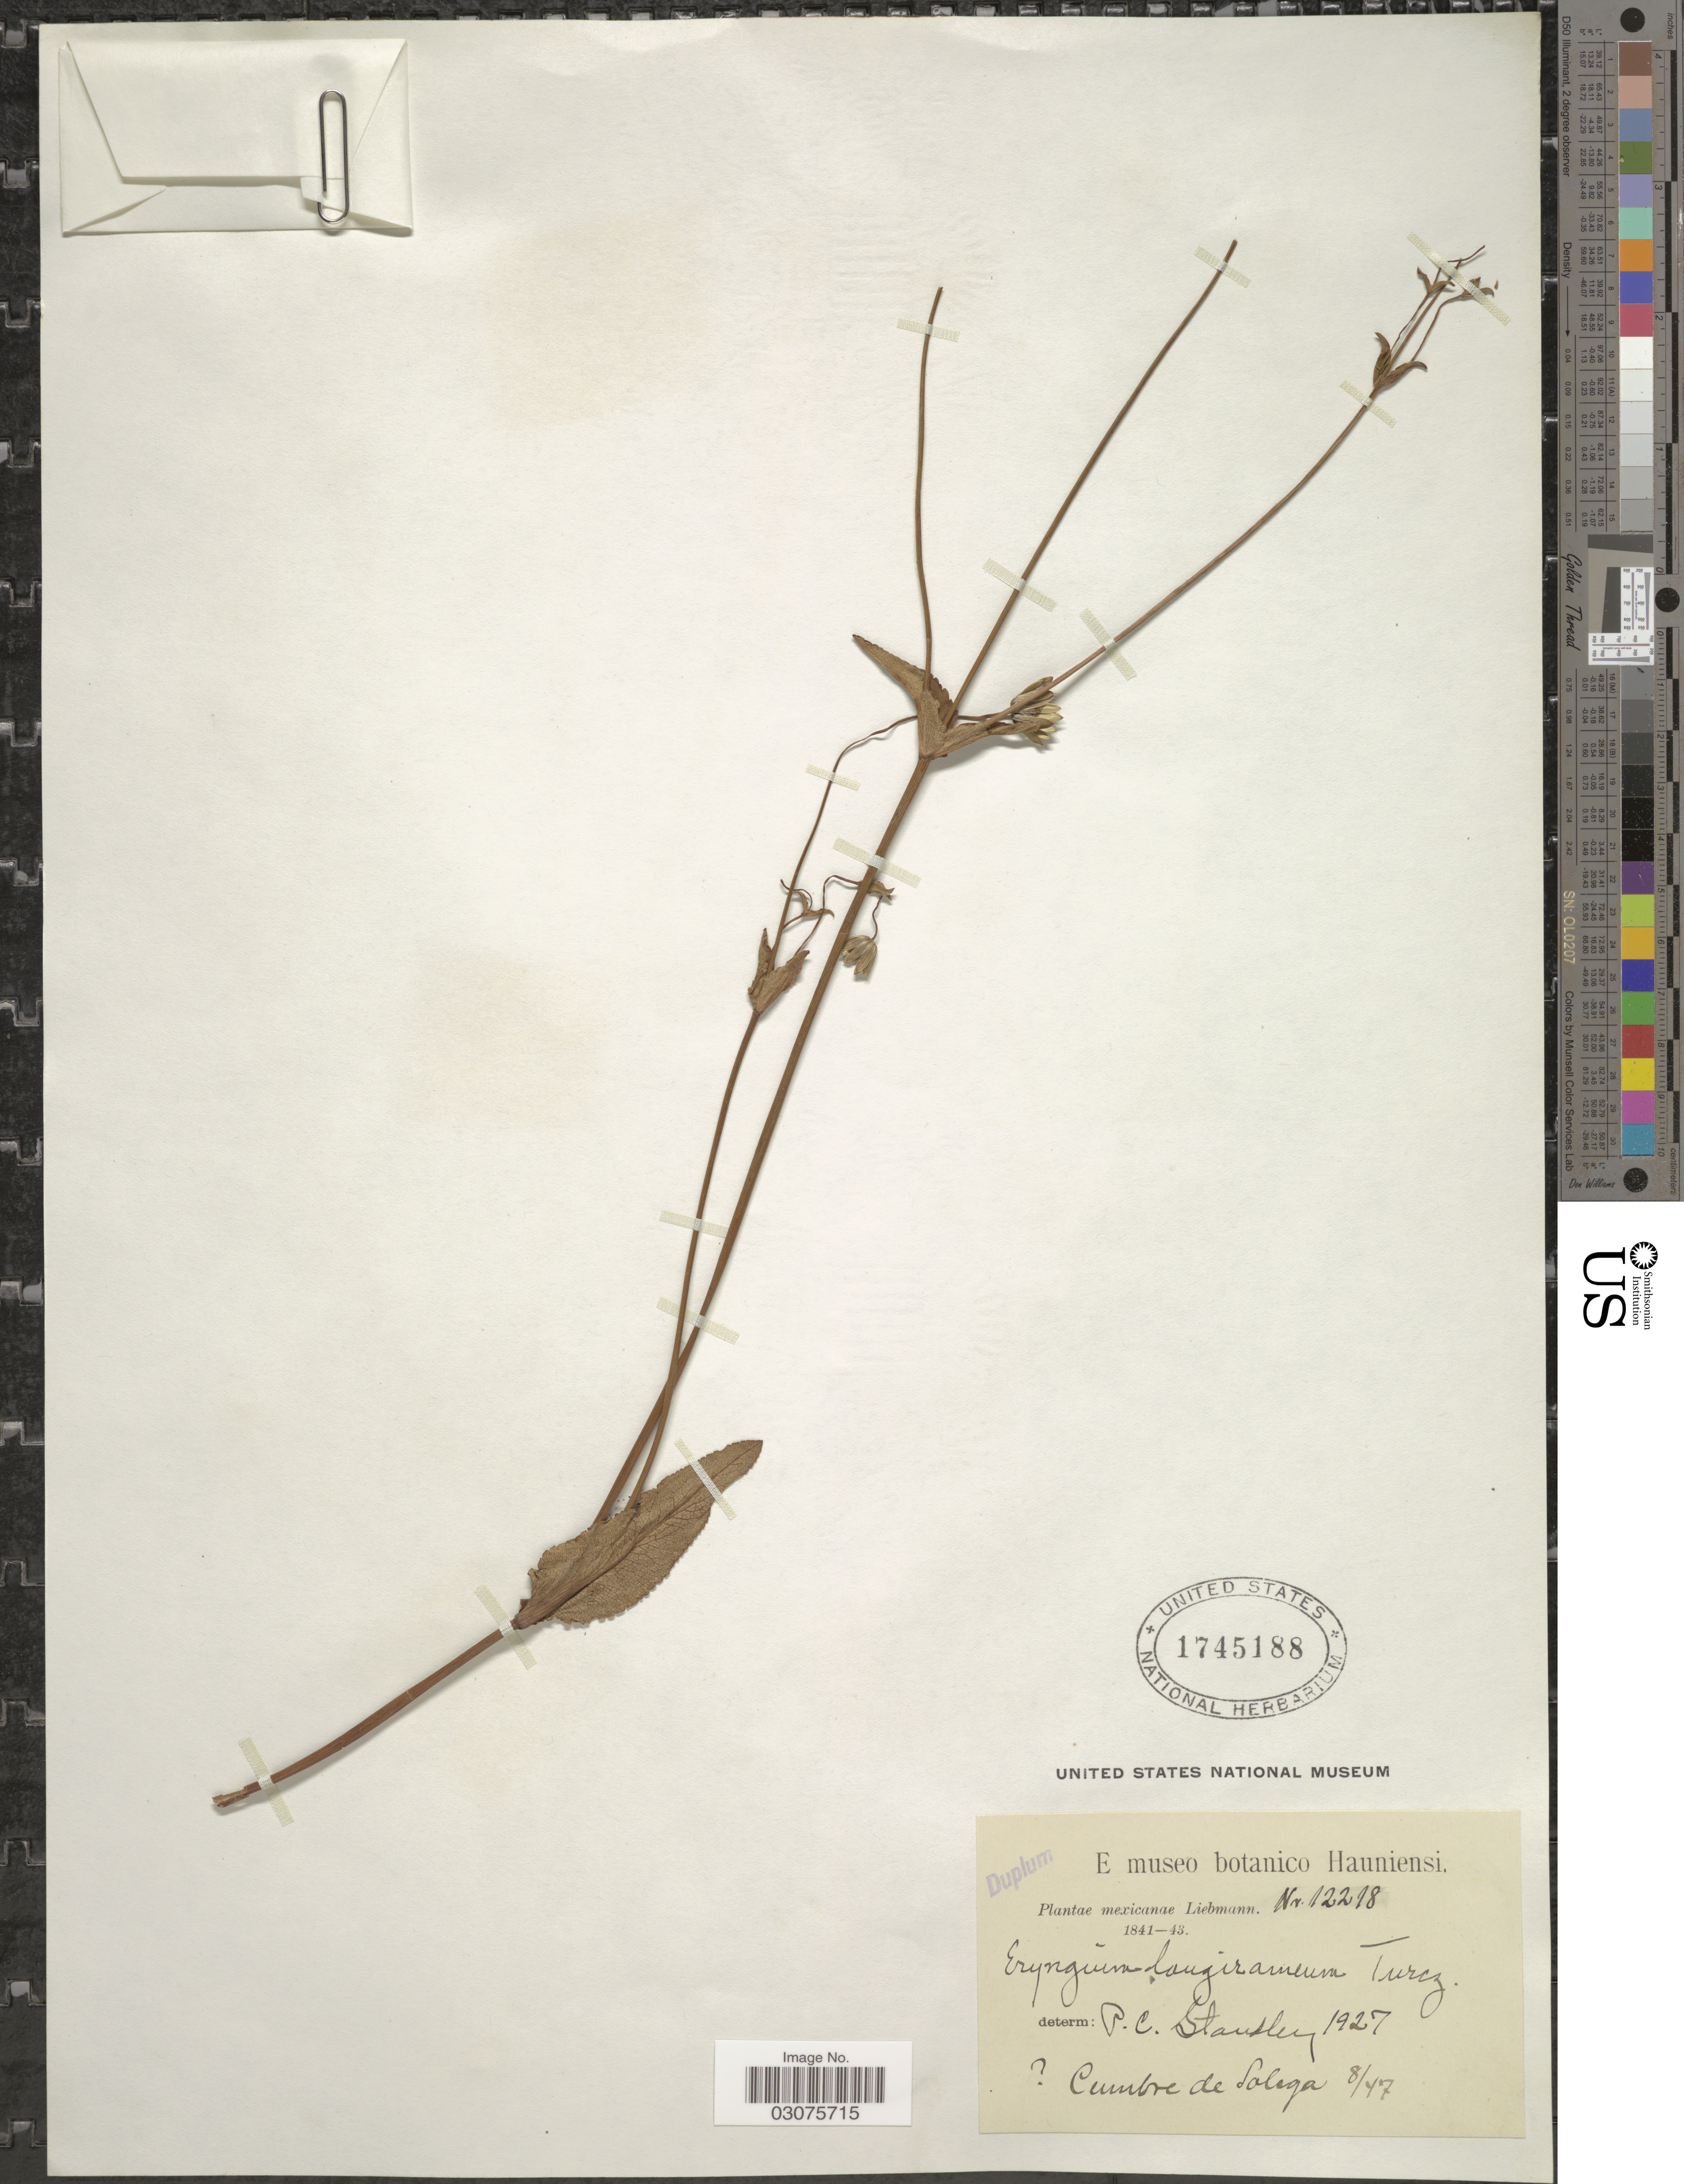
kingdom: Plantae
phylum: Tracheophyta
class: Magnoliopsida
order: Apiales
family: Apiaceae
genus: Eryngium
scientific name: Eryngium gracile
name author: F. Delaroche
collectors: Liebmann, --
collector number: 12298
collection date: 1847-08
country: Mexico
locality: Cumbre de Lolega [interpreted].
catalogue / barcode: US 1745188